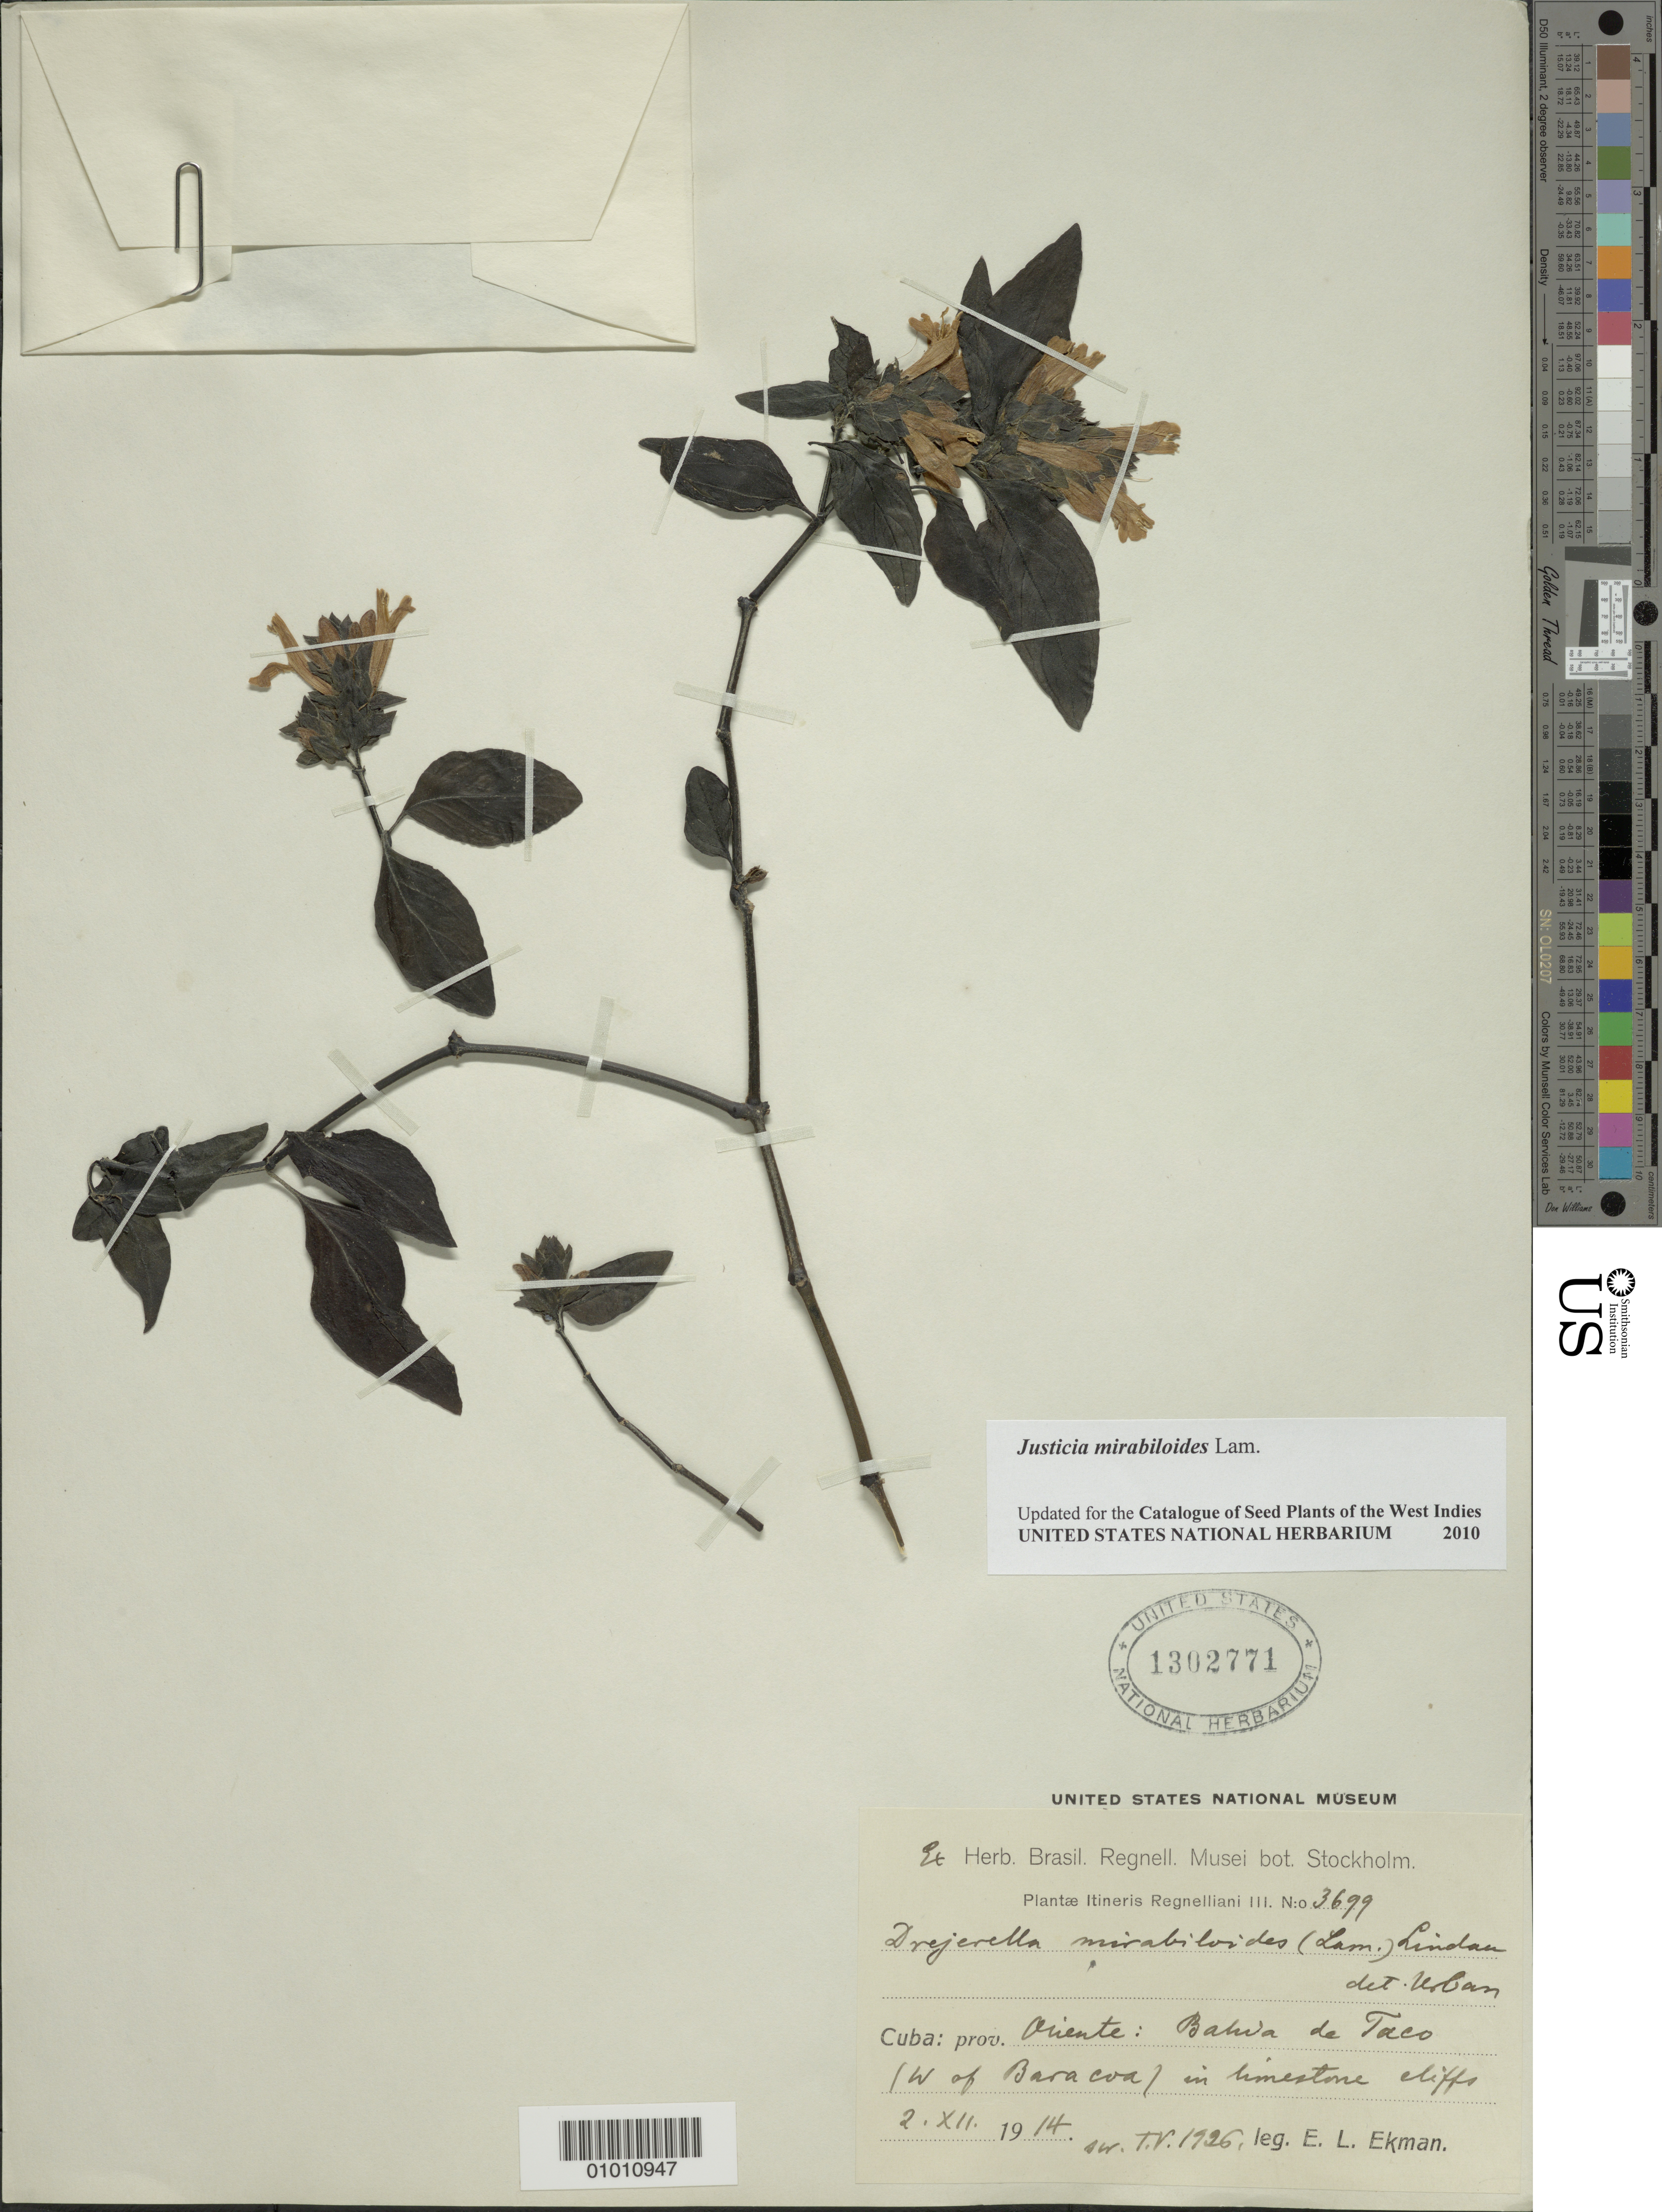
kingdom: Plantae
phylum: Tracheophyta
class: Magnoliopsida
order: Lamiales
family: Acanthaceae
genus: Justicia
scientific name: Justicia mirabiloides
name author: Lam.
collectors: E. L. Ekman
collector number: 3699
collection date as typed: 02 Dec 1914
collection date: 1914-12-02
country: Cuba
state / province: Guantanamo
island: Cuba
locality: Bahia de Taco (W of Baracoa)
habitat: Limestone cliffs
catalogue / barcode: US 1302771